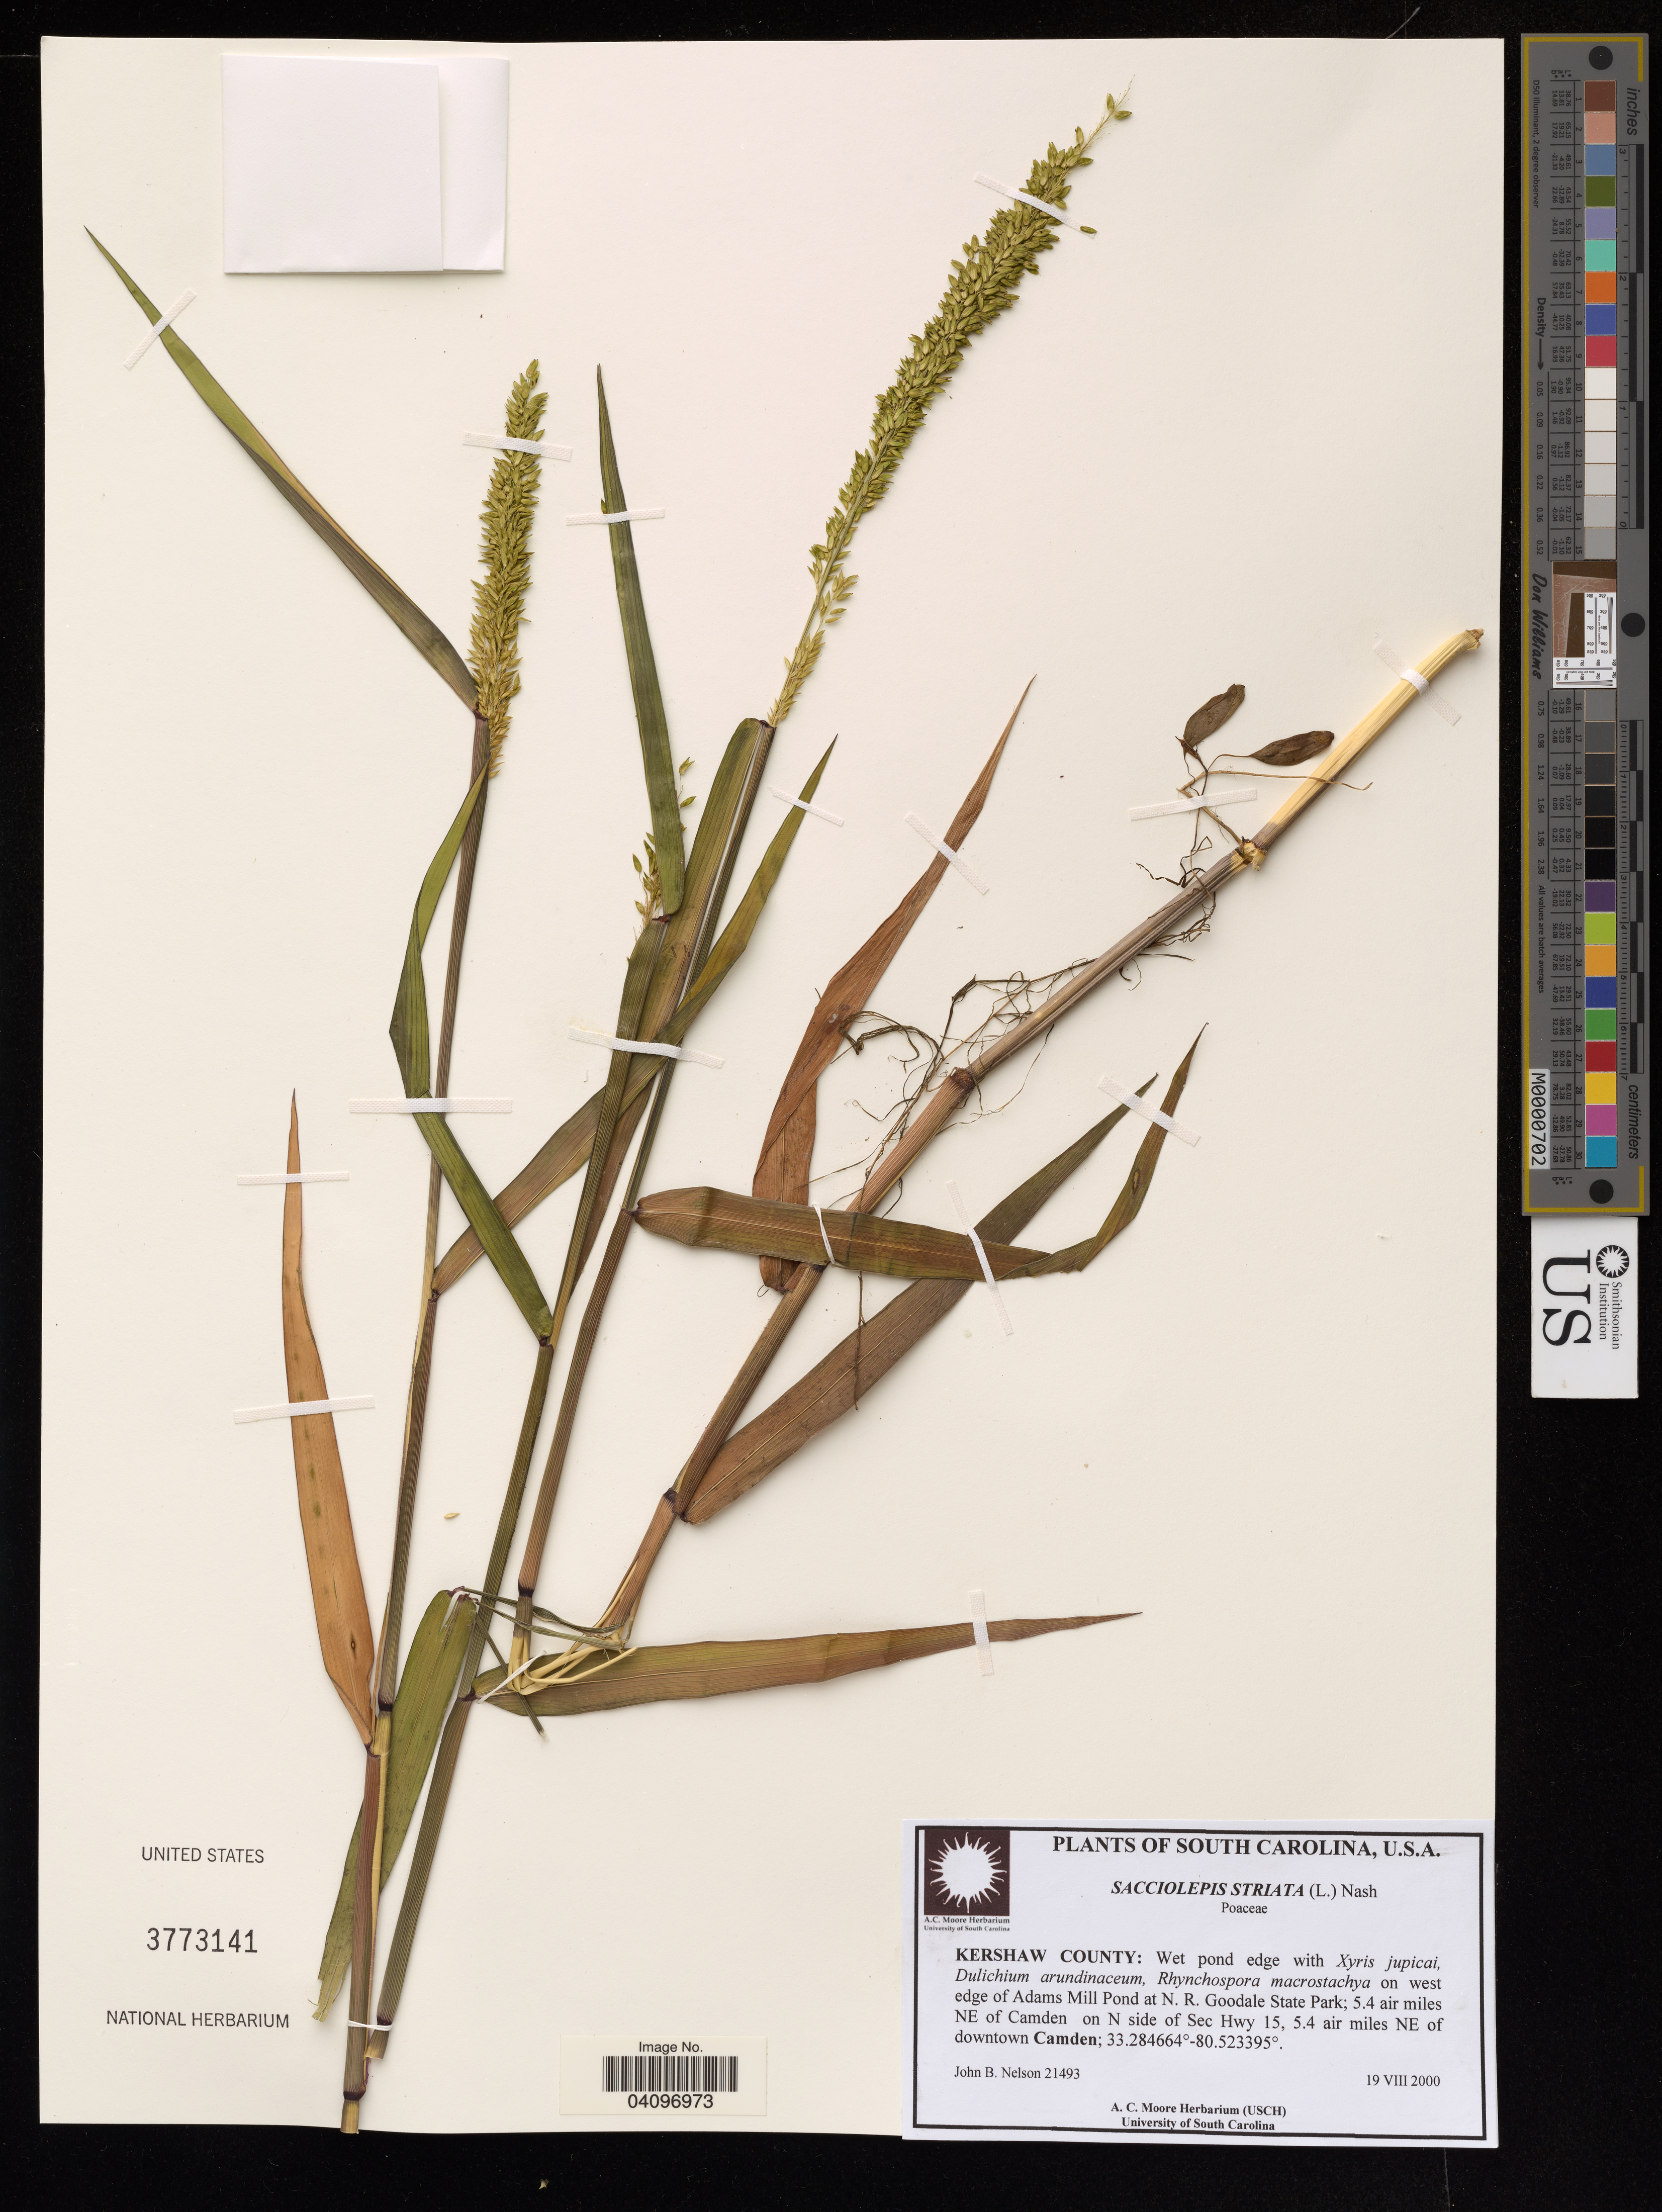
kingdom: Plantae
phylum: Tracheophyta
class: Liliopsida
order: Poales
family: Poaceae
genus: Sacciolepis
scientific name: Sacciolepis striata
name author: (L.) Nash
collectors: J. Nelson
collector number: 21493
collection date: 2000-08-19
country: United States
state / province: South Carolina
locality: Kershaw County: on west edge of Adams Mill Pond at N. R. Goodale State Park; 5.4 air miles NE of Camden on N side of Sec Hwy 15, 5.4 air miles NE of downtown Camde.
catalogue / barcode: US 3773141